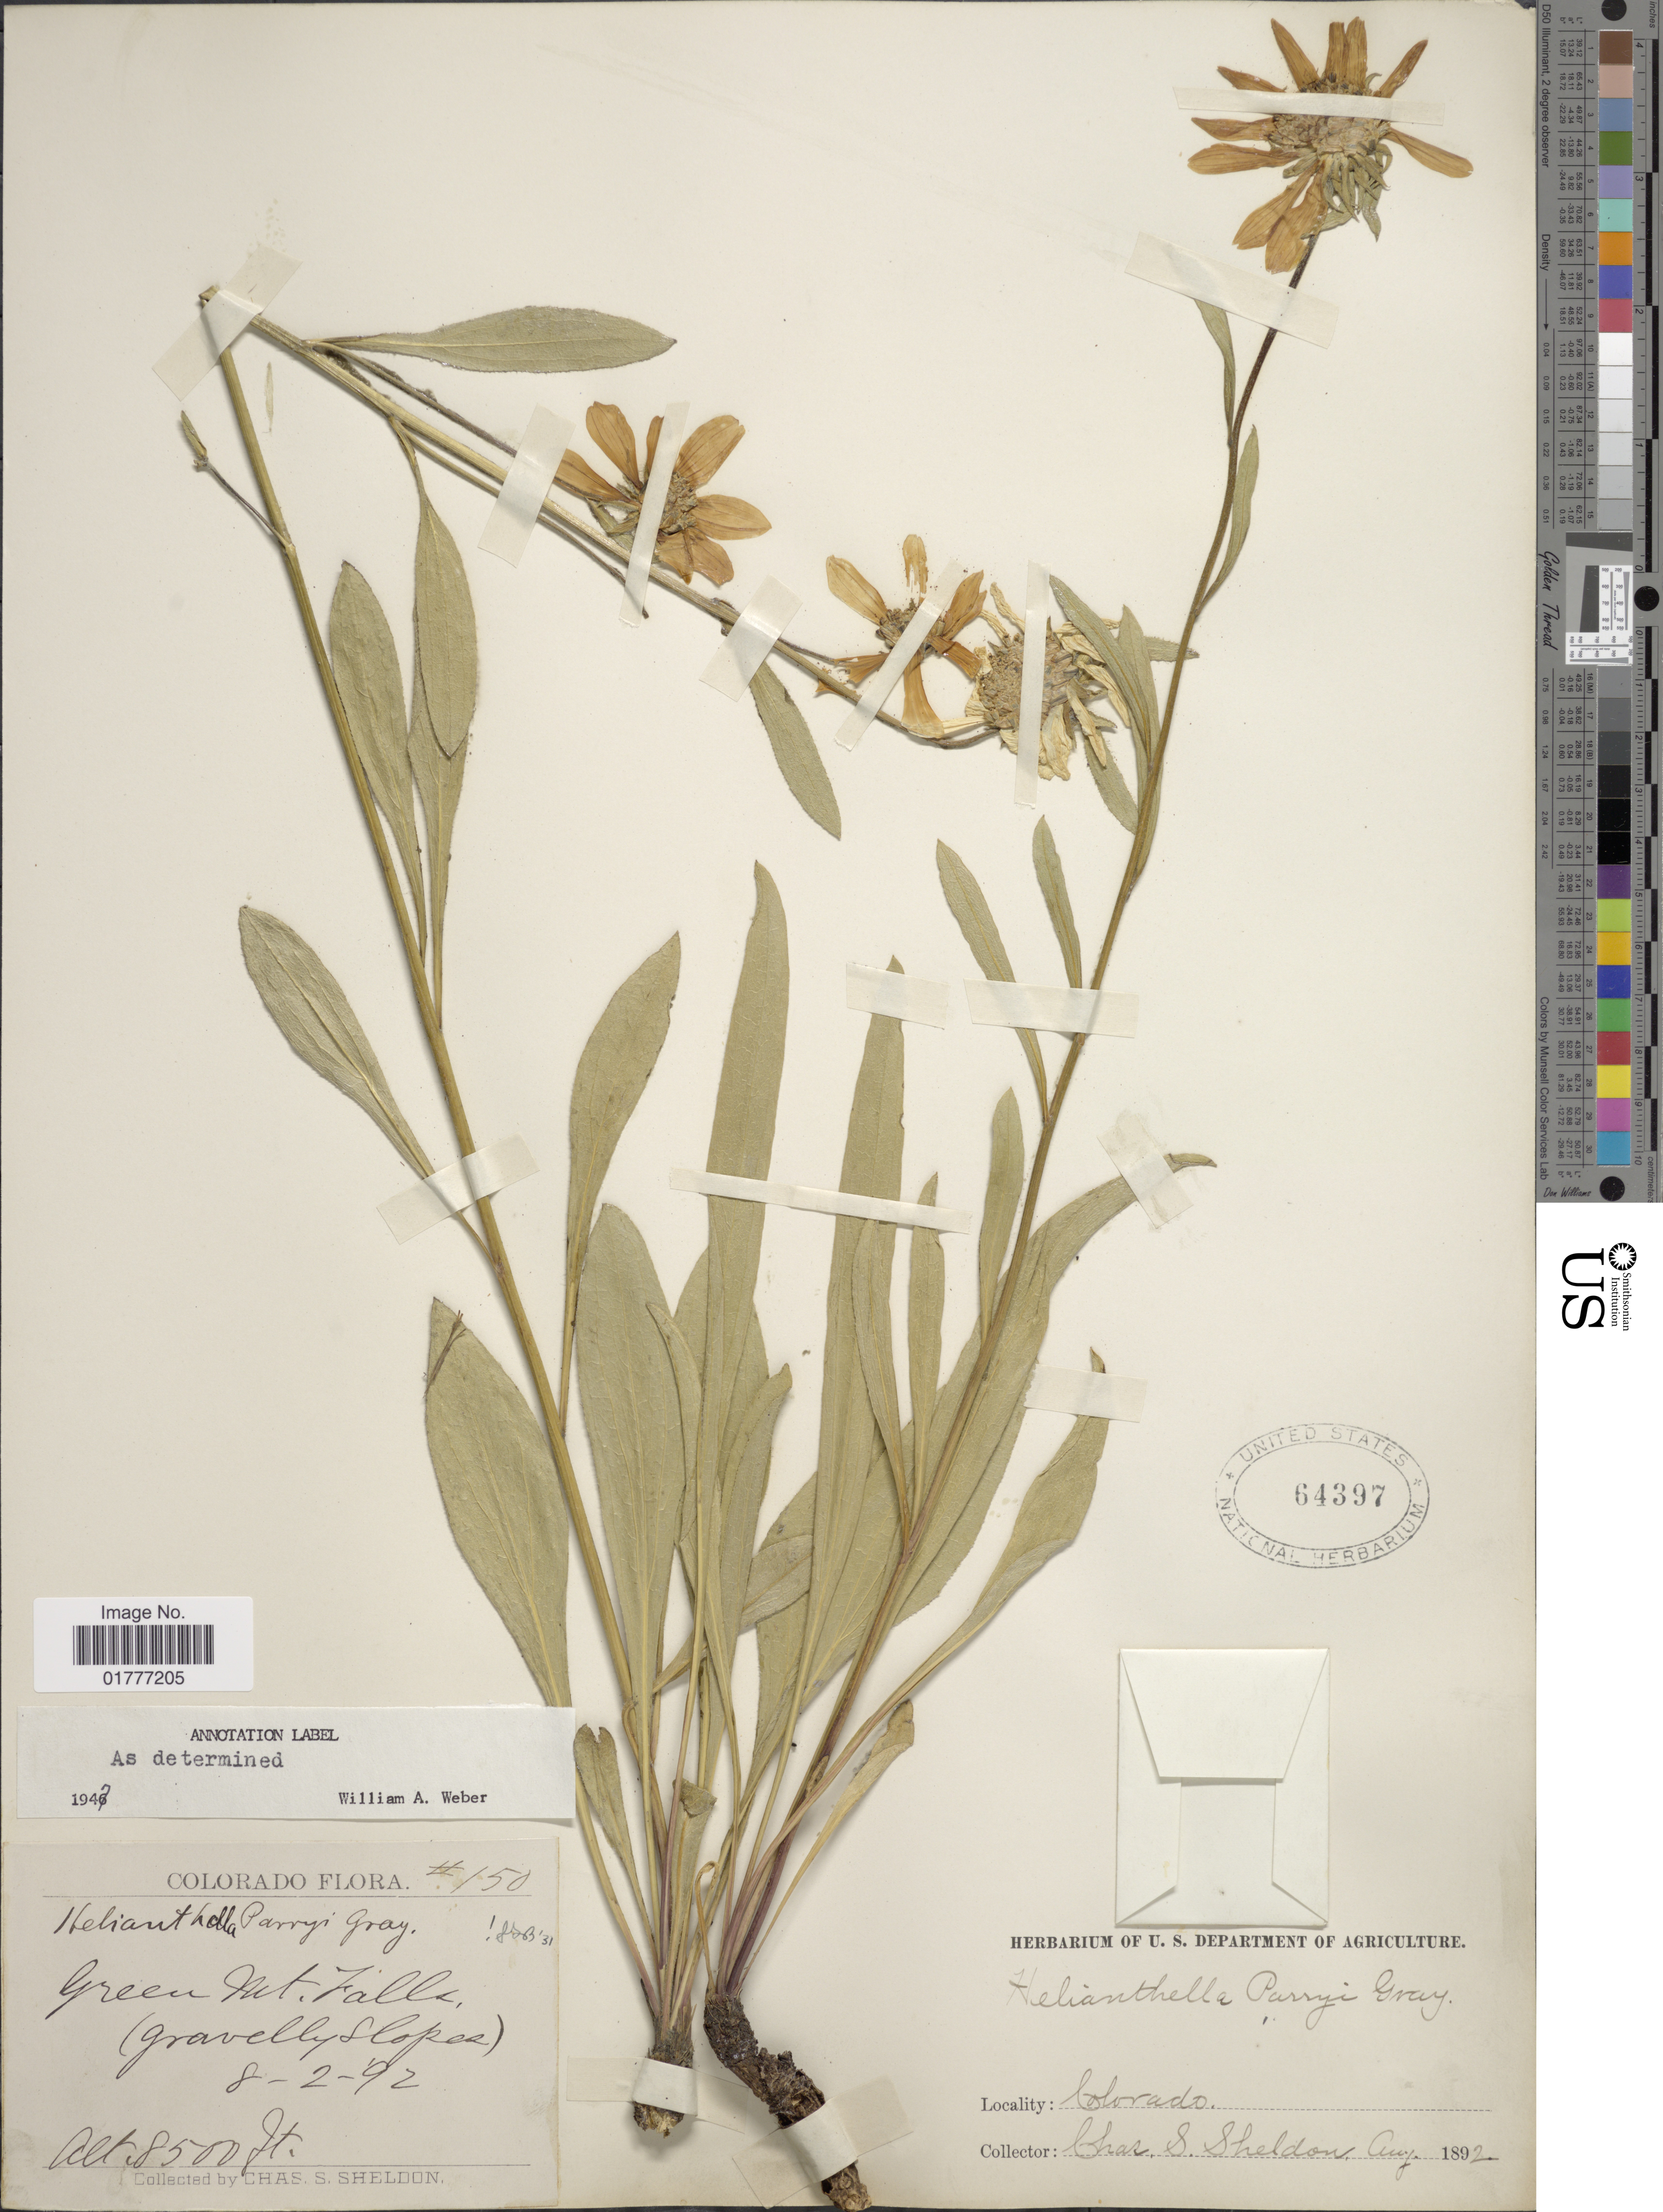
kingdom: Plantae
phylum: Tracheophyta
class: Magnoliopsida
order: Asterales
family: Asteraceae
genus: Helianthella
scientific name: Helianthella parryi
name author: A. Gray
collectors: C. S. Sheldon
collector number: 150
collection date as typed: Transcribed d/m/y: 2/8/92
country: United States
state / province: Colorado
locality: Green Mt. Falls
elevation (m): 2591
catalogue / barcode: US 64397